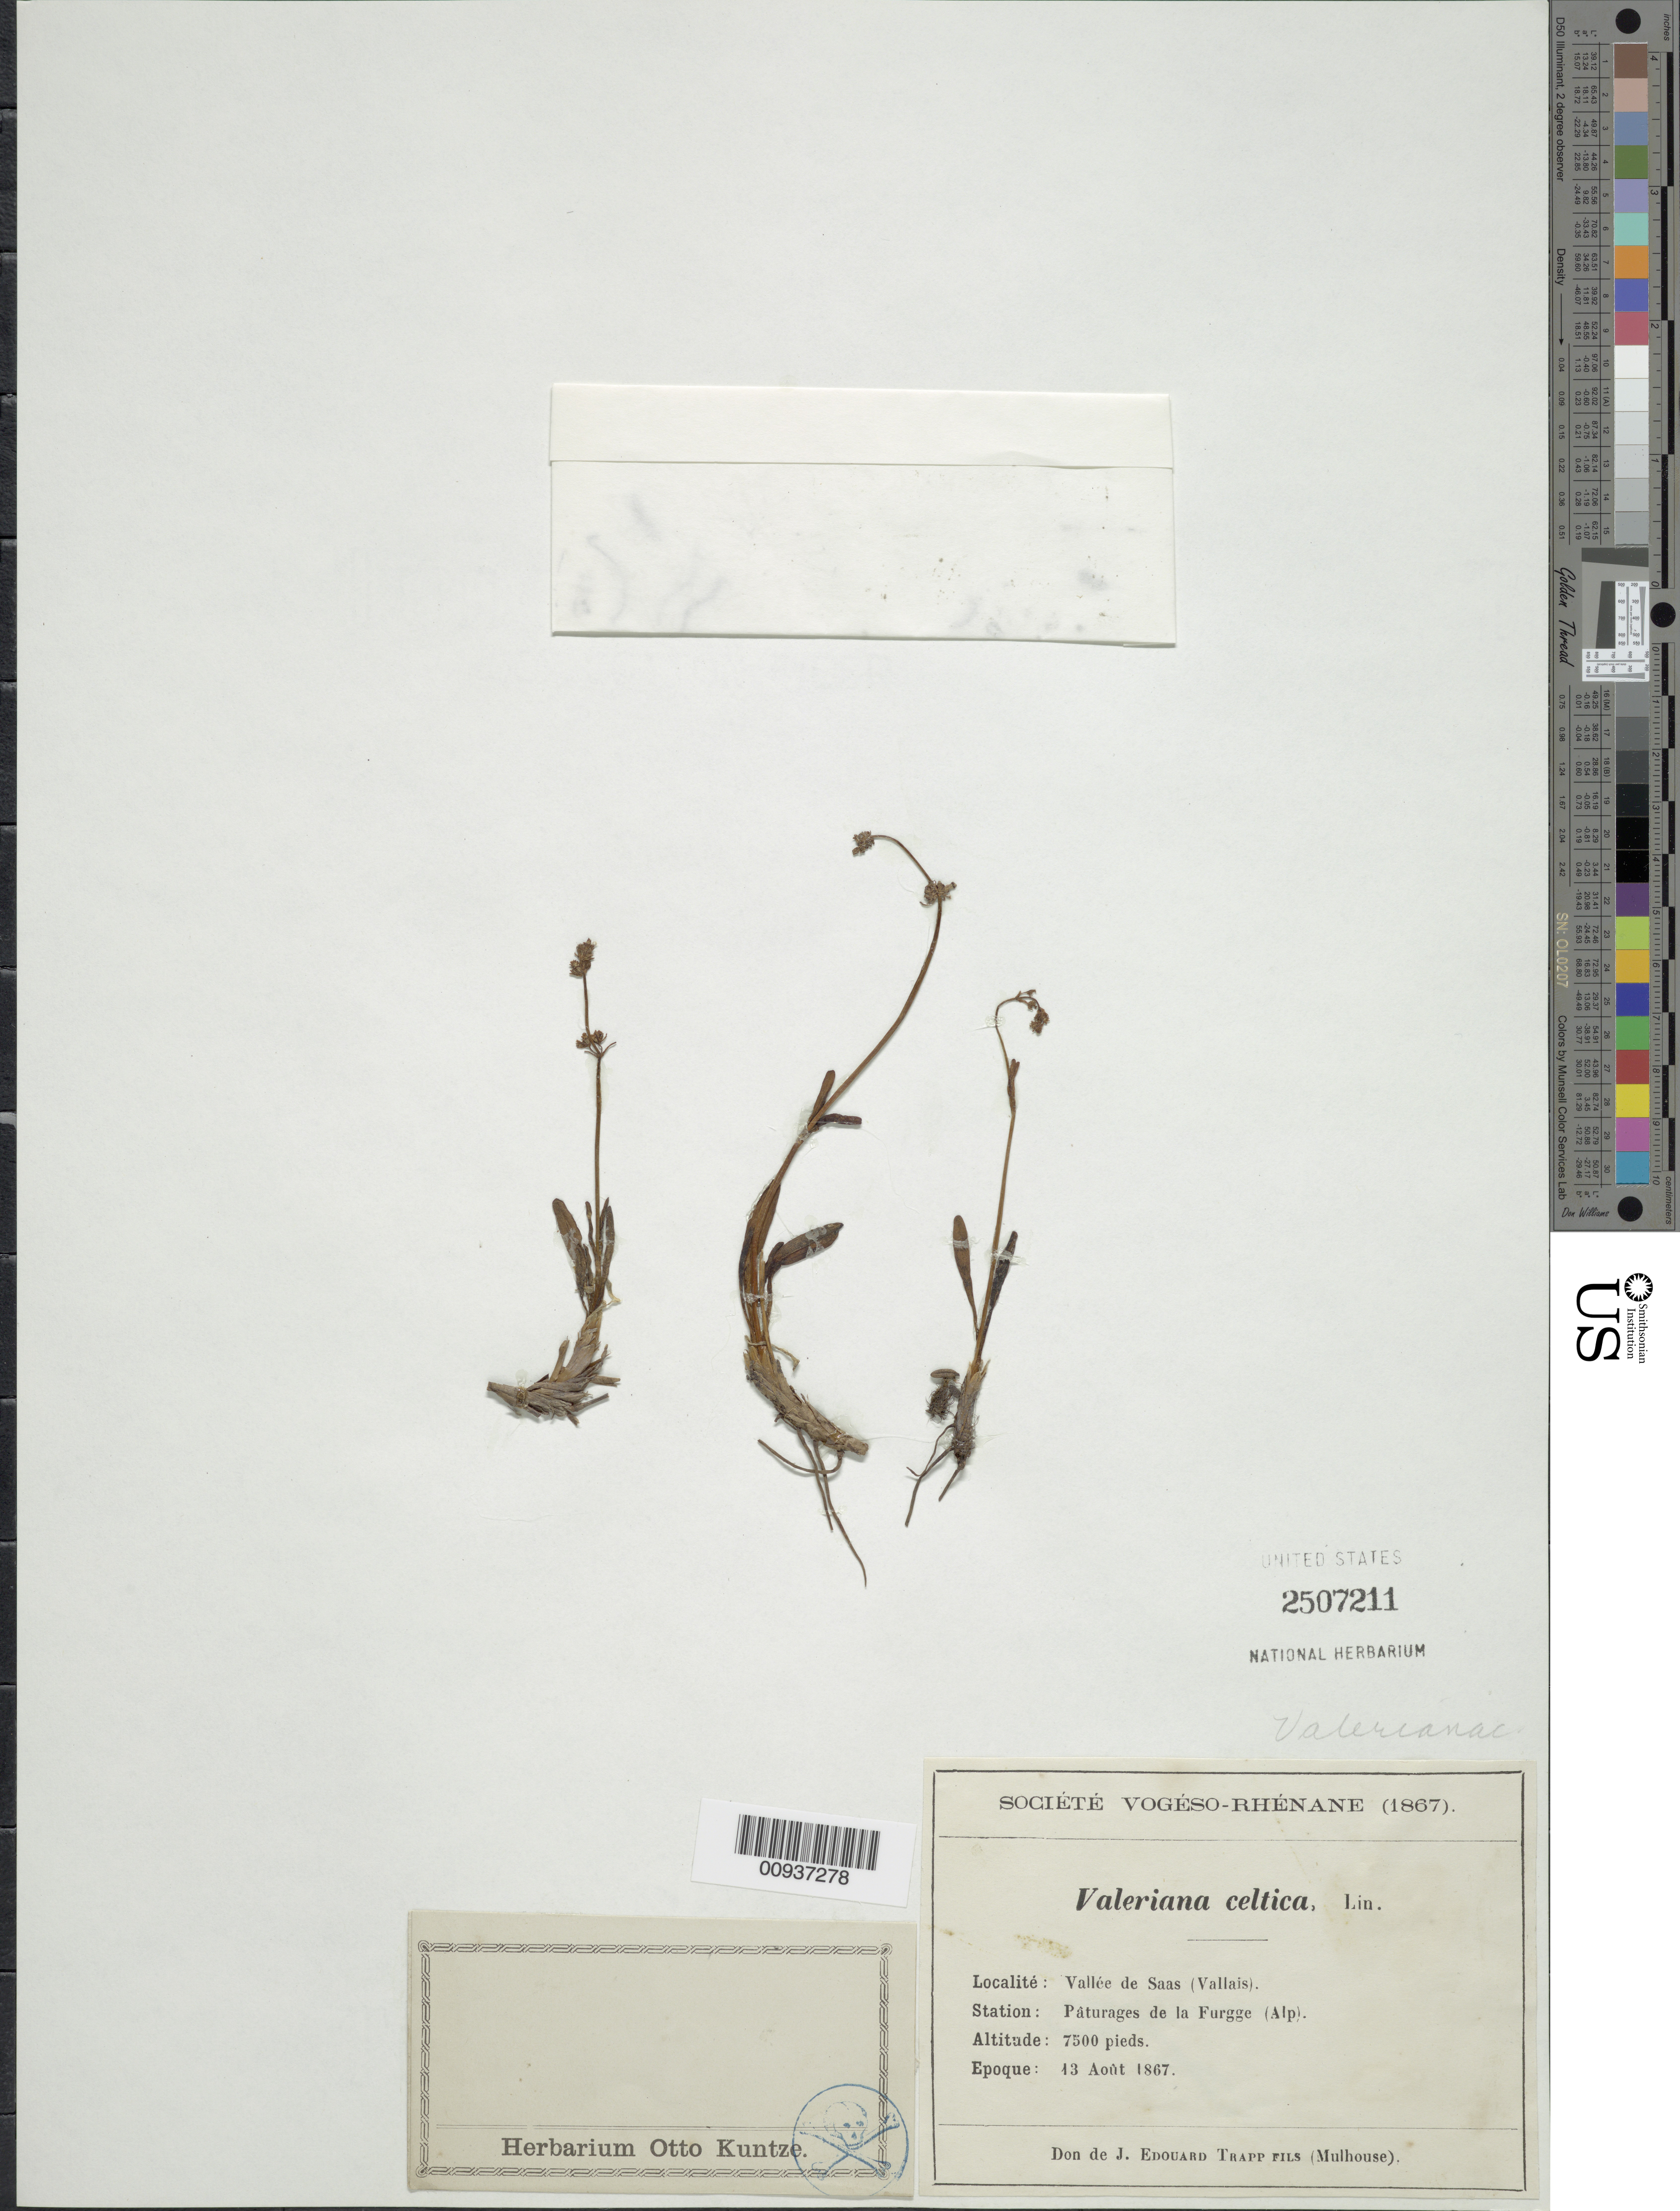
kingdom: Plantae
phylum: Tracheophyta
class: Magnoliopsida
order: Dipsacales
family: Caprifoliaceae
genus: Valeriana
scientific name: Valeriana celtica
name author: L.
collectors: Trapp, J.E.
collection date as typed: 13 Aug 1867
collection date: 1867-08-13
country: Switzerland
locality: Valee de Saas (Vallais)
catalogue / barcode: US 2507211